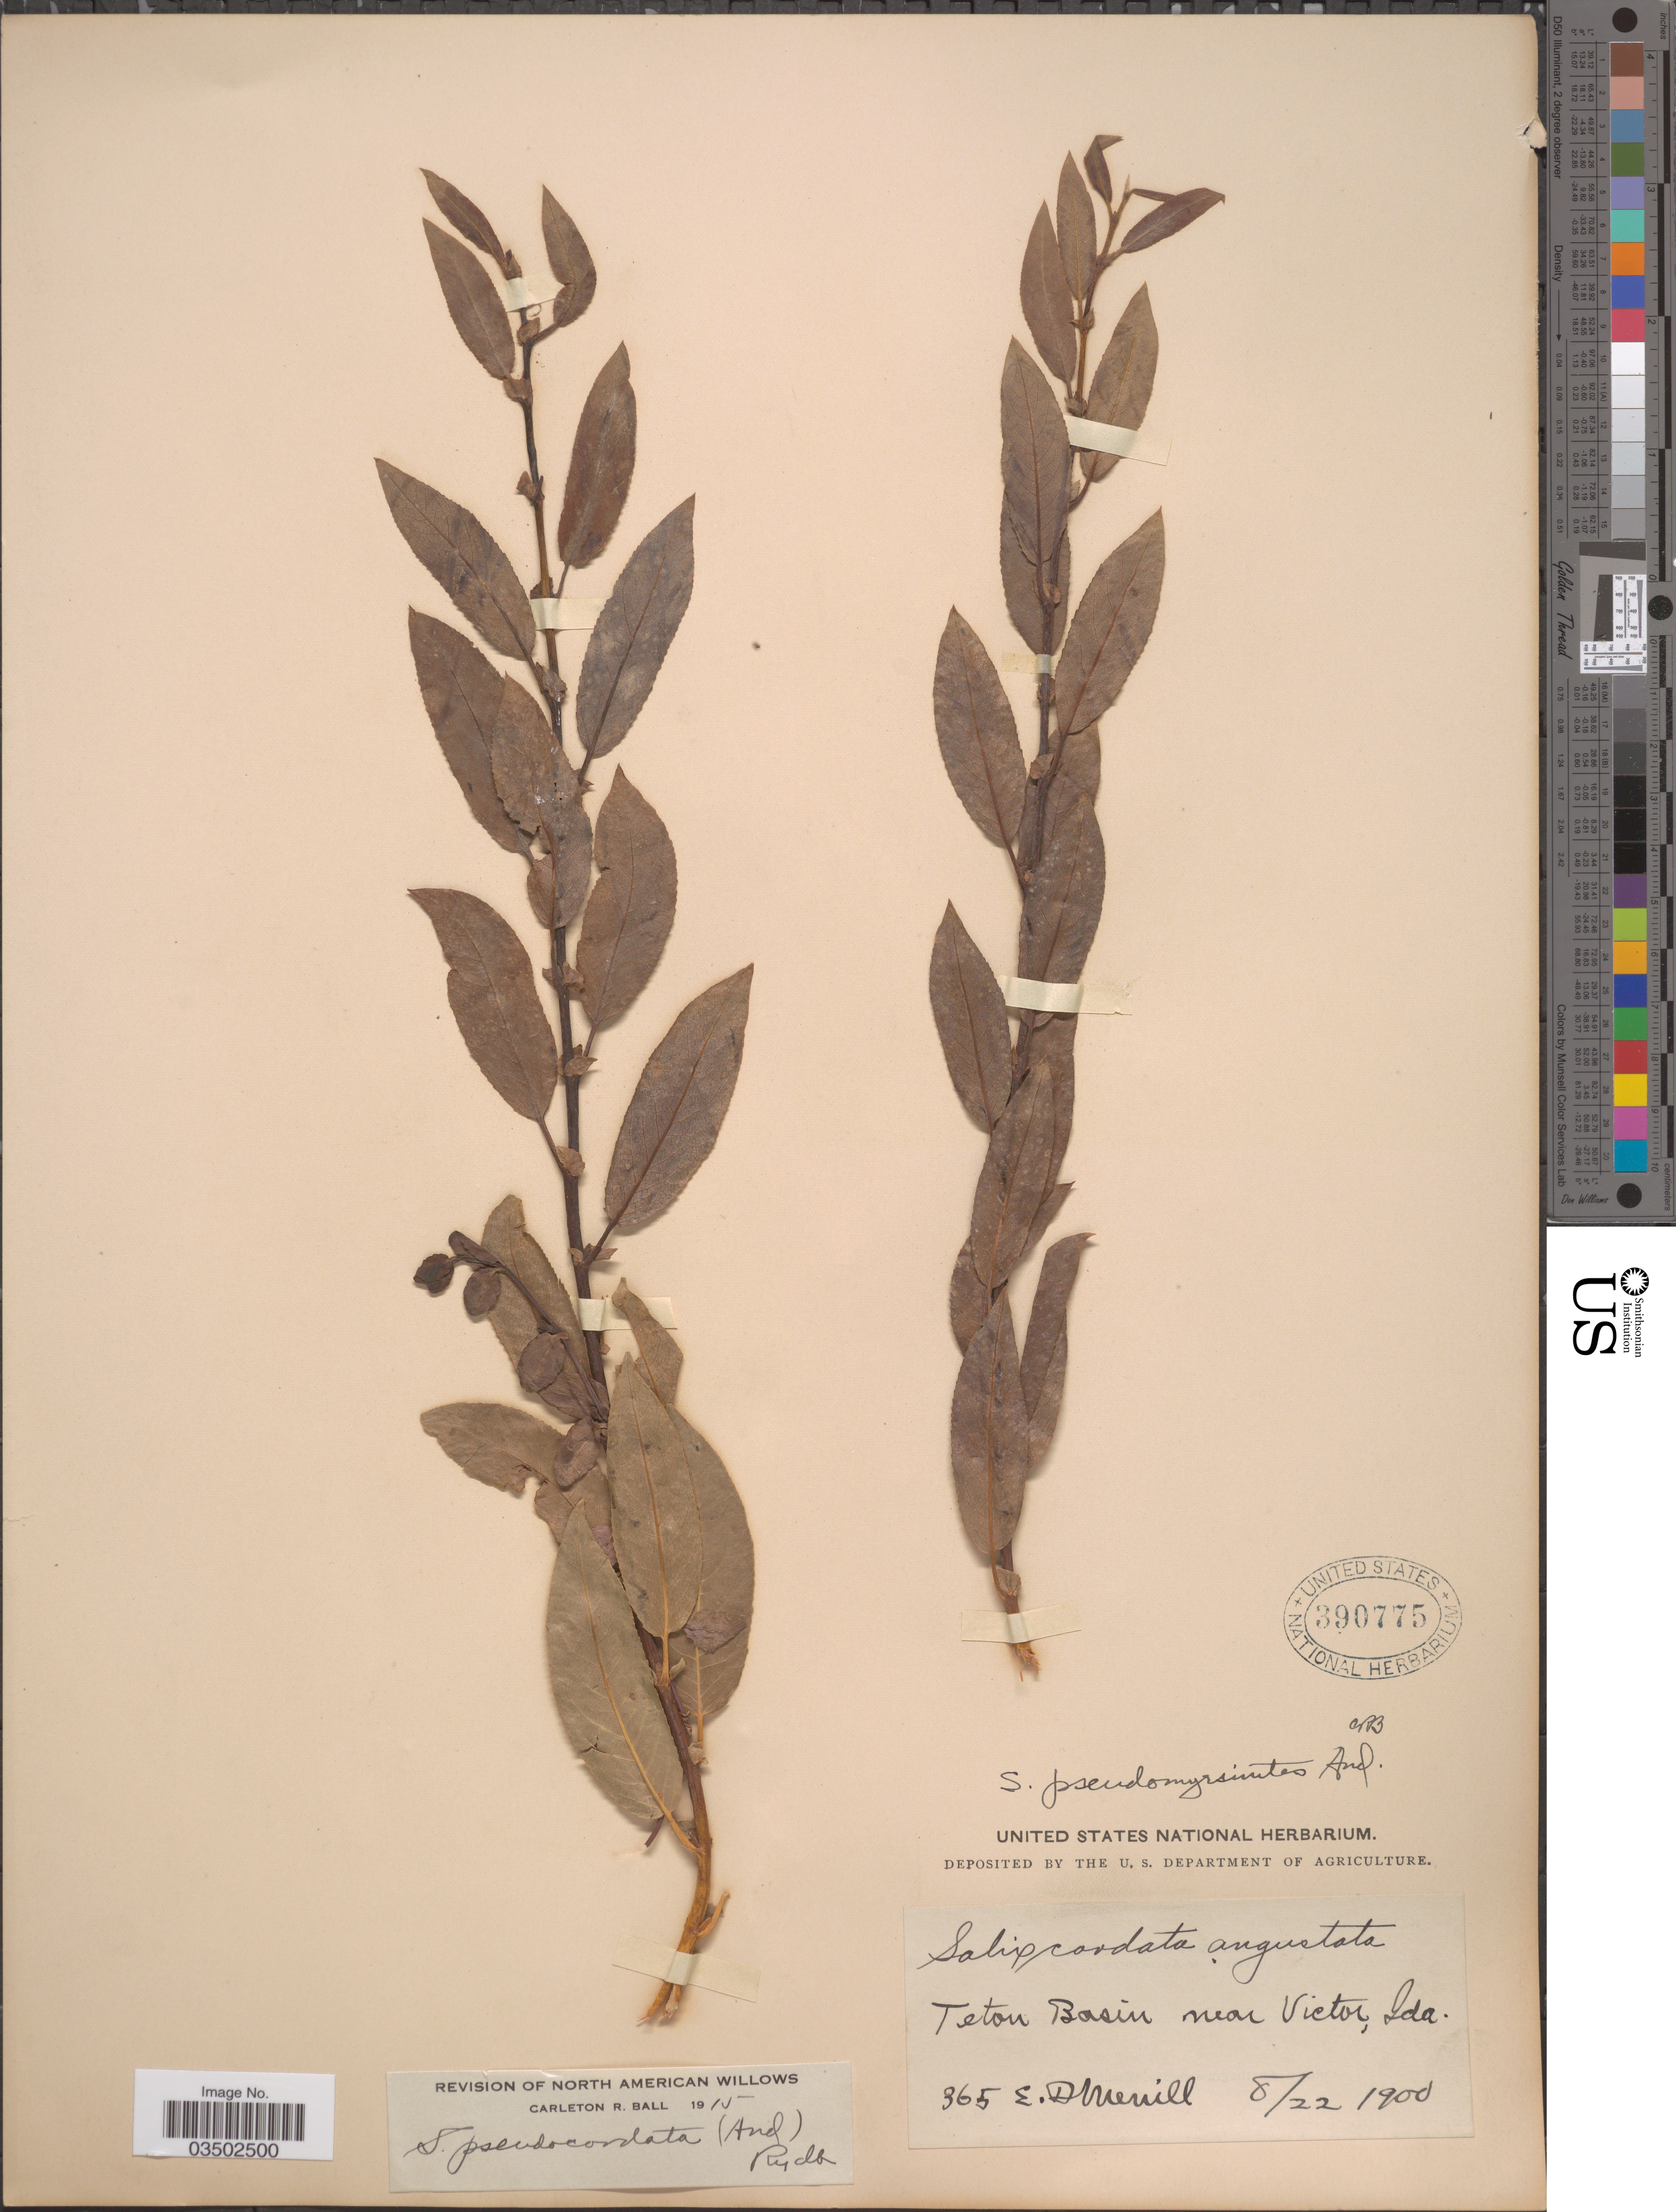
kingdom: Plantae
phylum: Tracheophyta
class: Magnoliopsida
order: Malpighiales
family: Salicaceae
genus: Salix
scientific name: Salix pseudocordata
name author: (Andersson) Andersson ex Rydb.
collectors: E. D. Merrill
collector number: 365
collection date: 1900-08-22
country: United States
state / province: Idaho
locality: Teton Basin near Victor.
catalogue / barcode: US 390775